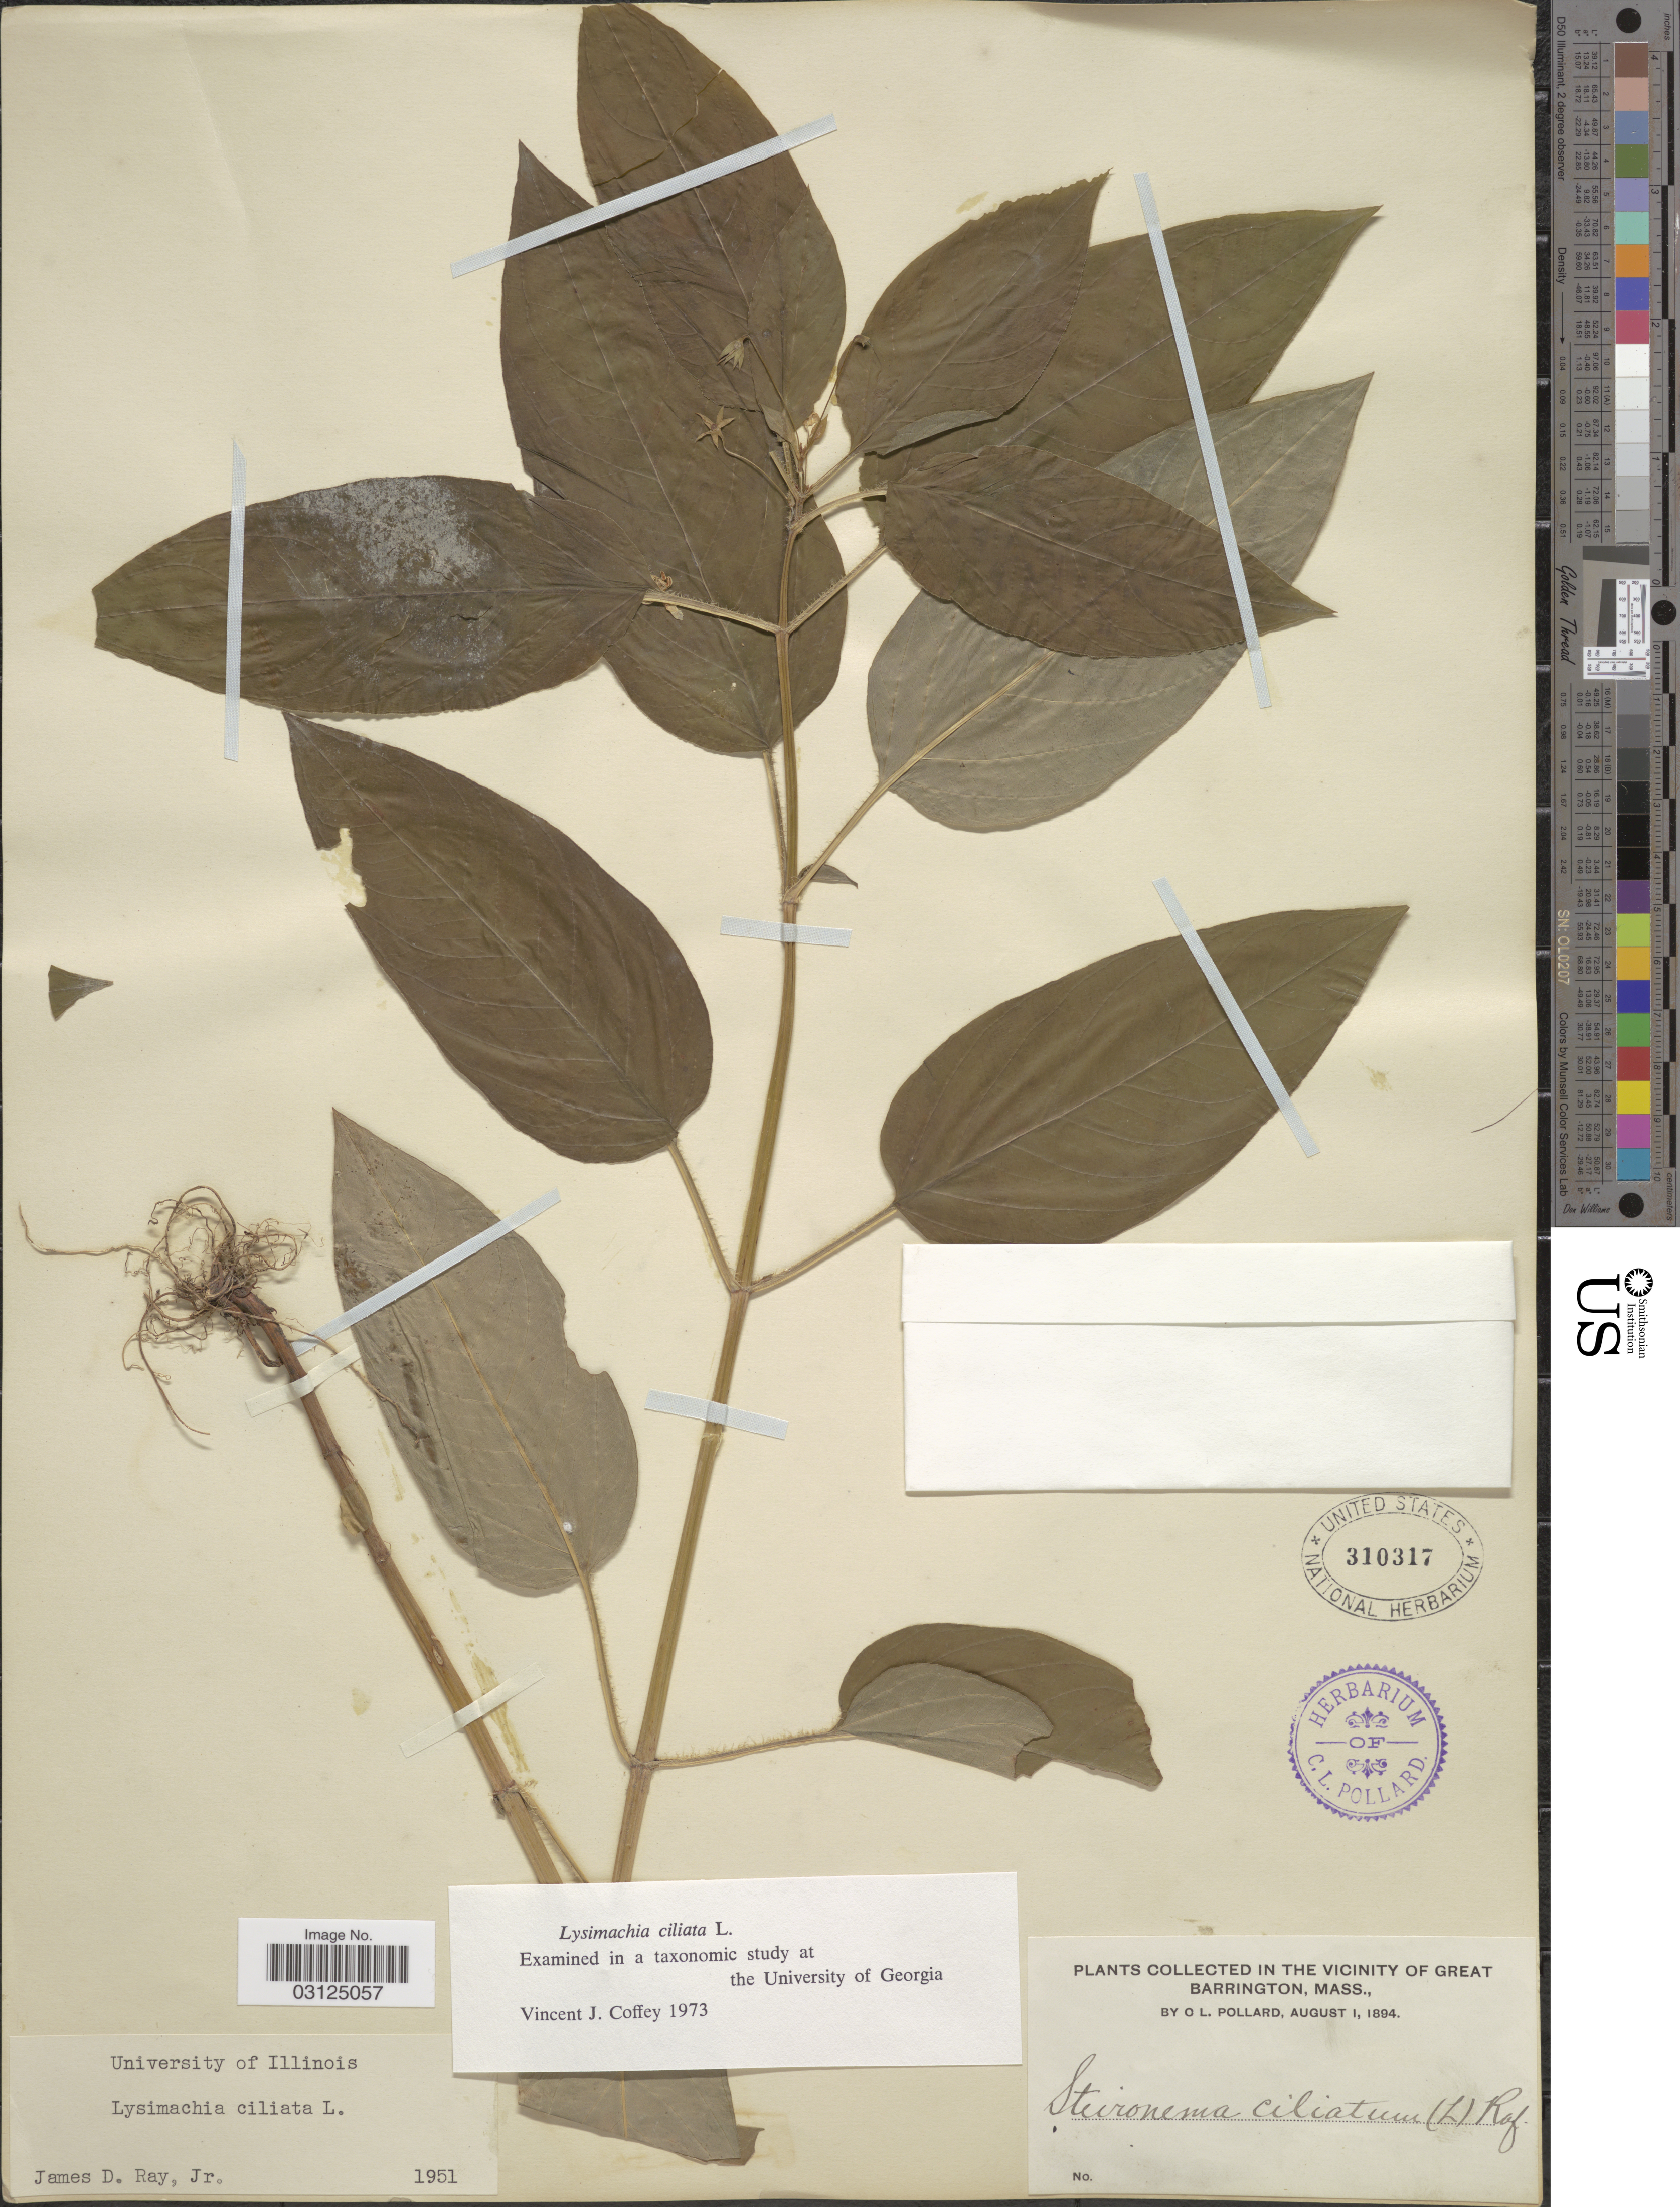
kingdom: Plantae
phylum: Tracheophyta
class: Magnoliopsida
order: Ericales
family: Primulaceae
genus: Lysimachia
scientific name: Lysimachia ciliata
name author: L.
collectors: C. L. Pollard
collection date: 1894-08-01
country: United States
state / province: Massachusetts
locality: In the Vicinity of Great Barrington.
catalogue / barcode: US 310317